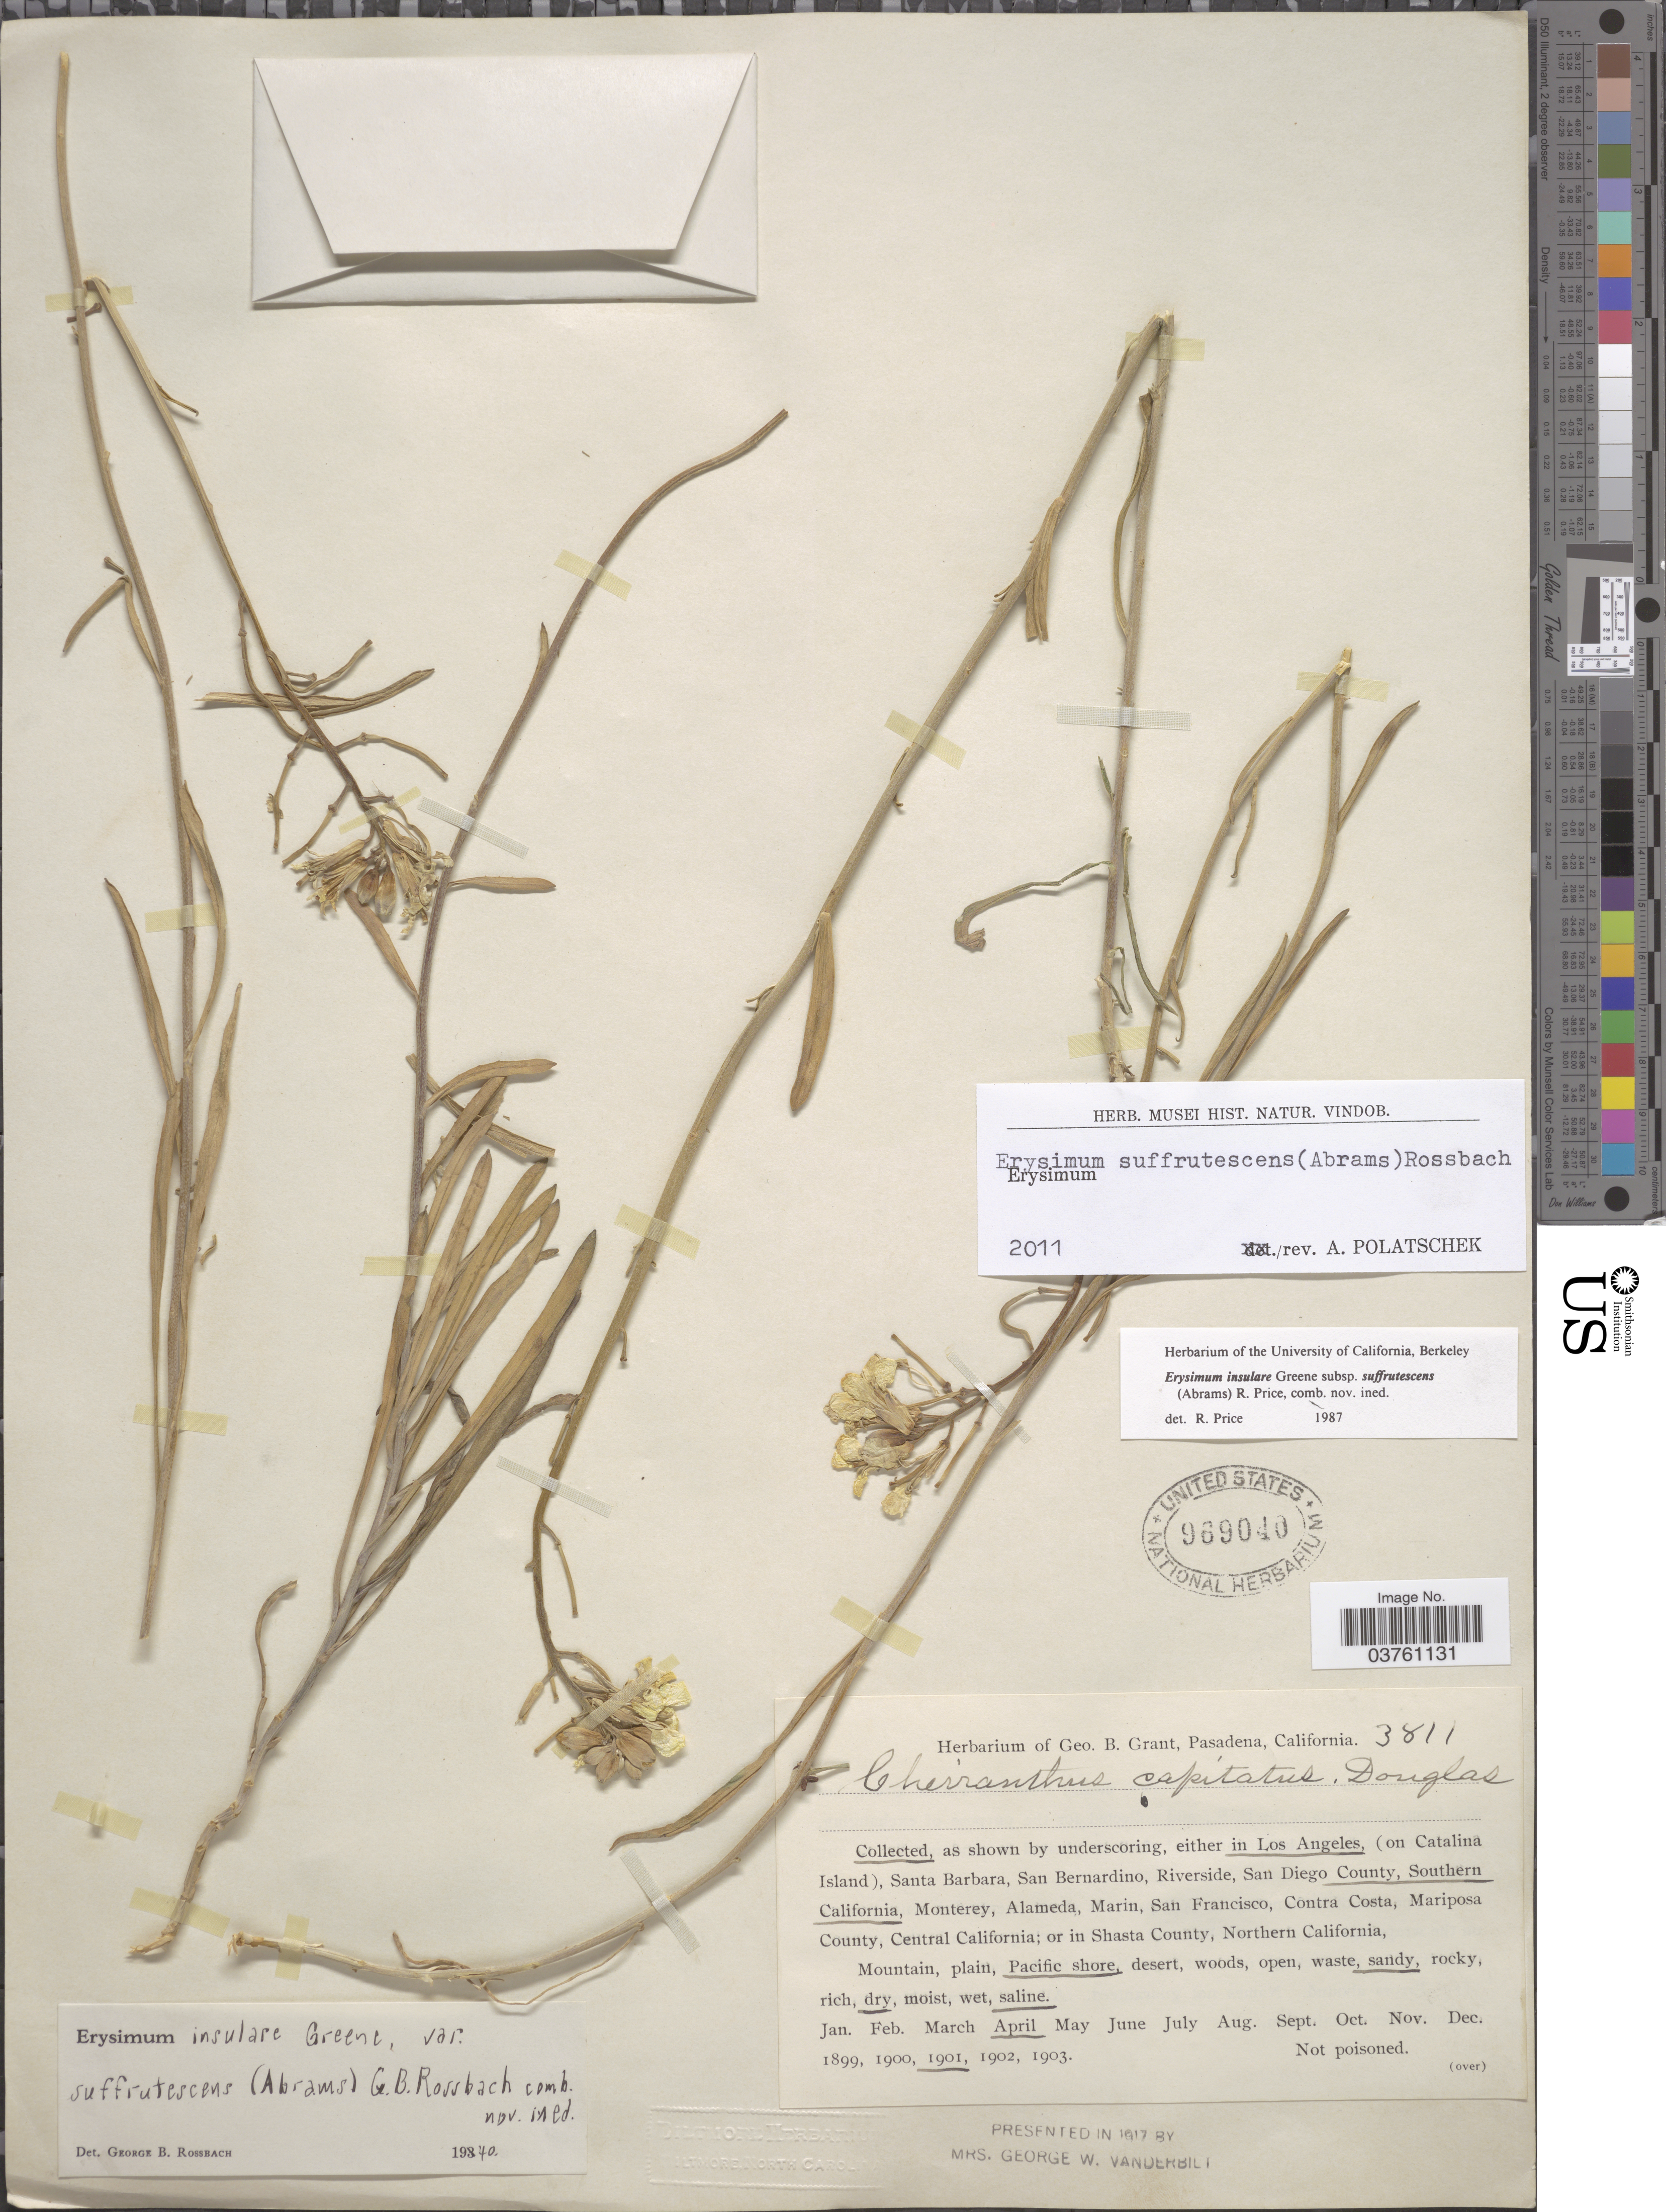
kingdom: Plantae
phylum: Tracheophyta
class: Magnoliopsida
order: Brassicales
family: Brassicaceae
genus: Erysimum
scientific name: Erysimum suffrutescens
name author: (Abrams) Rossbach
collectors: ex herb. Geo. B. Grant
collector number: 3811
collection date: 1901-04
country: United States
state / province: California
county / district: San Diego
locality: In Los Angeles, San Diego County [unsure placement], Southern California, Pacific shore.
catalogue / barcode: US 969040